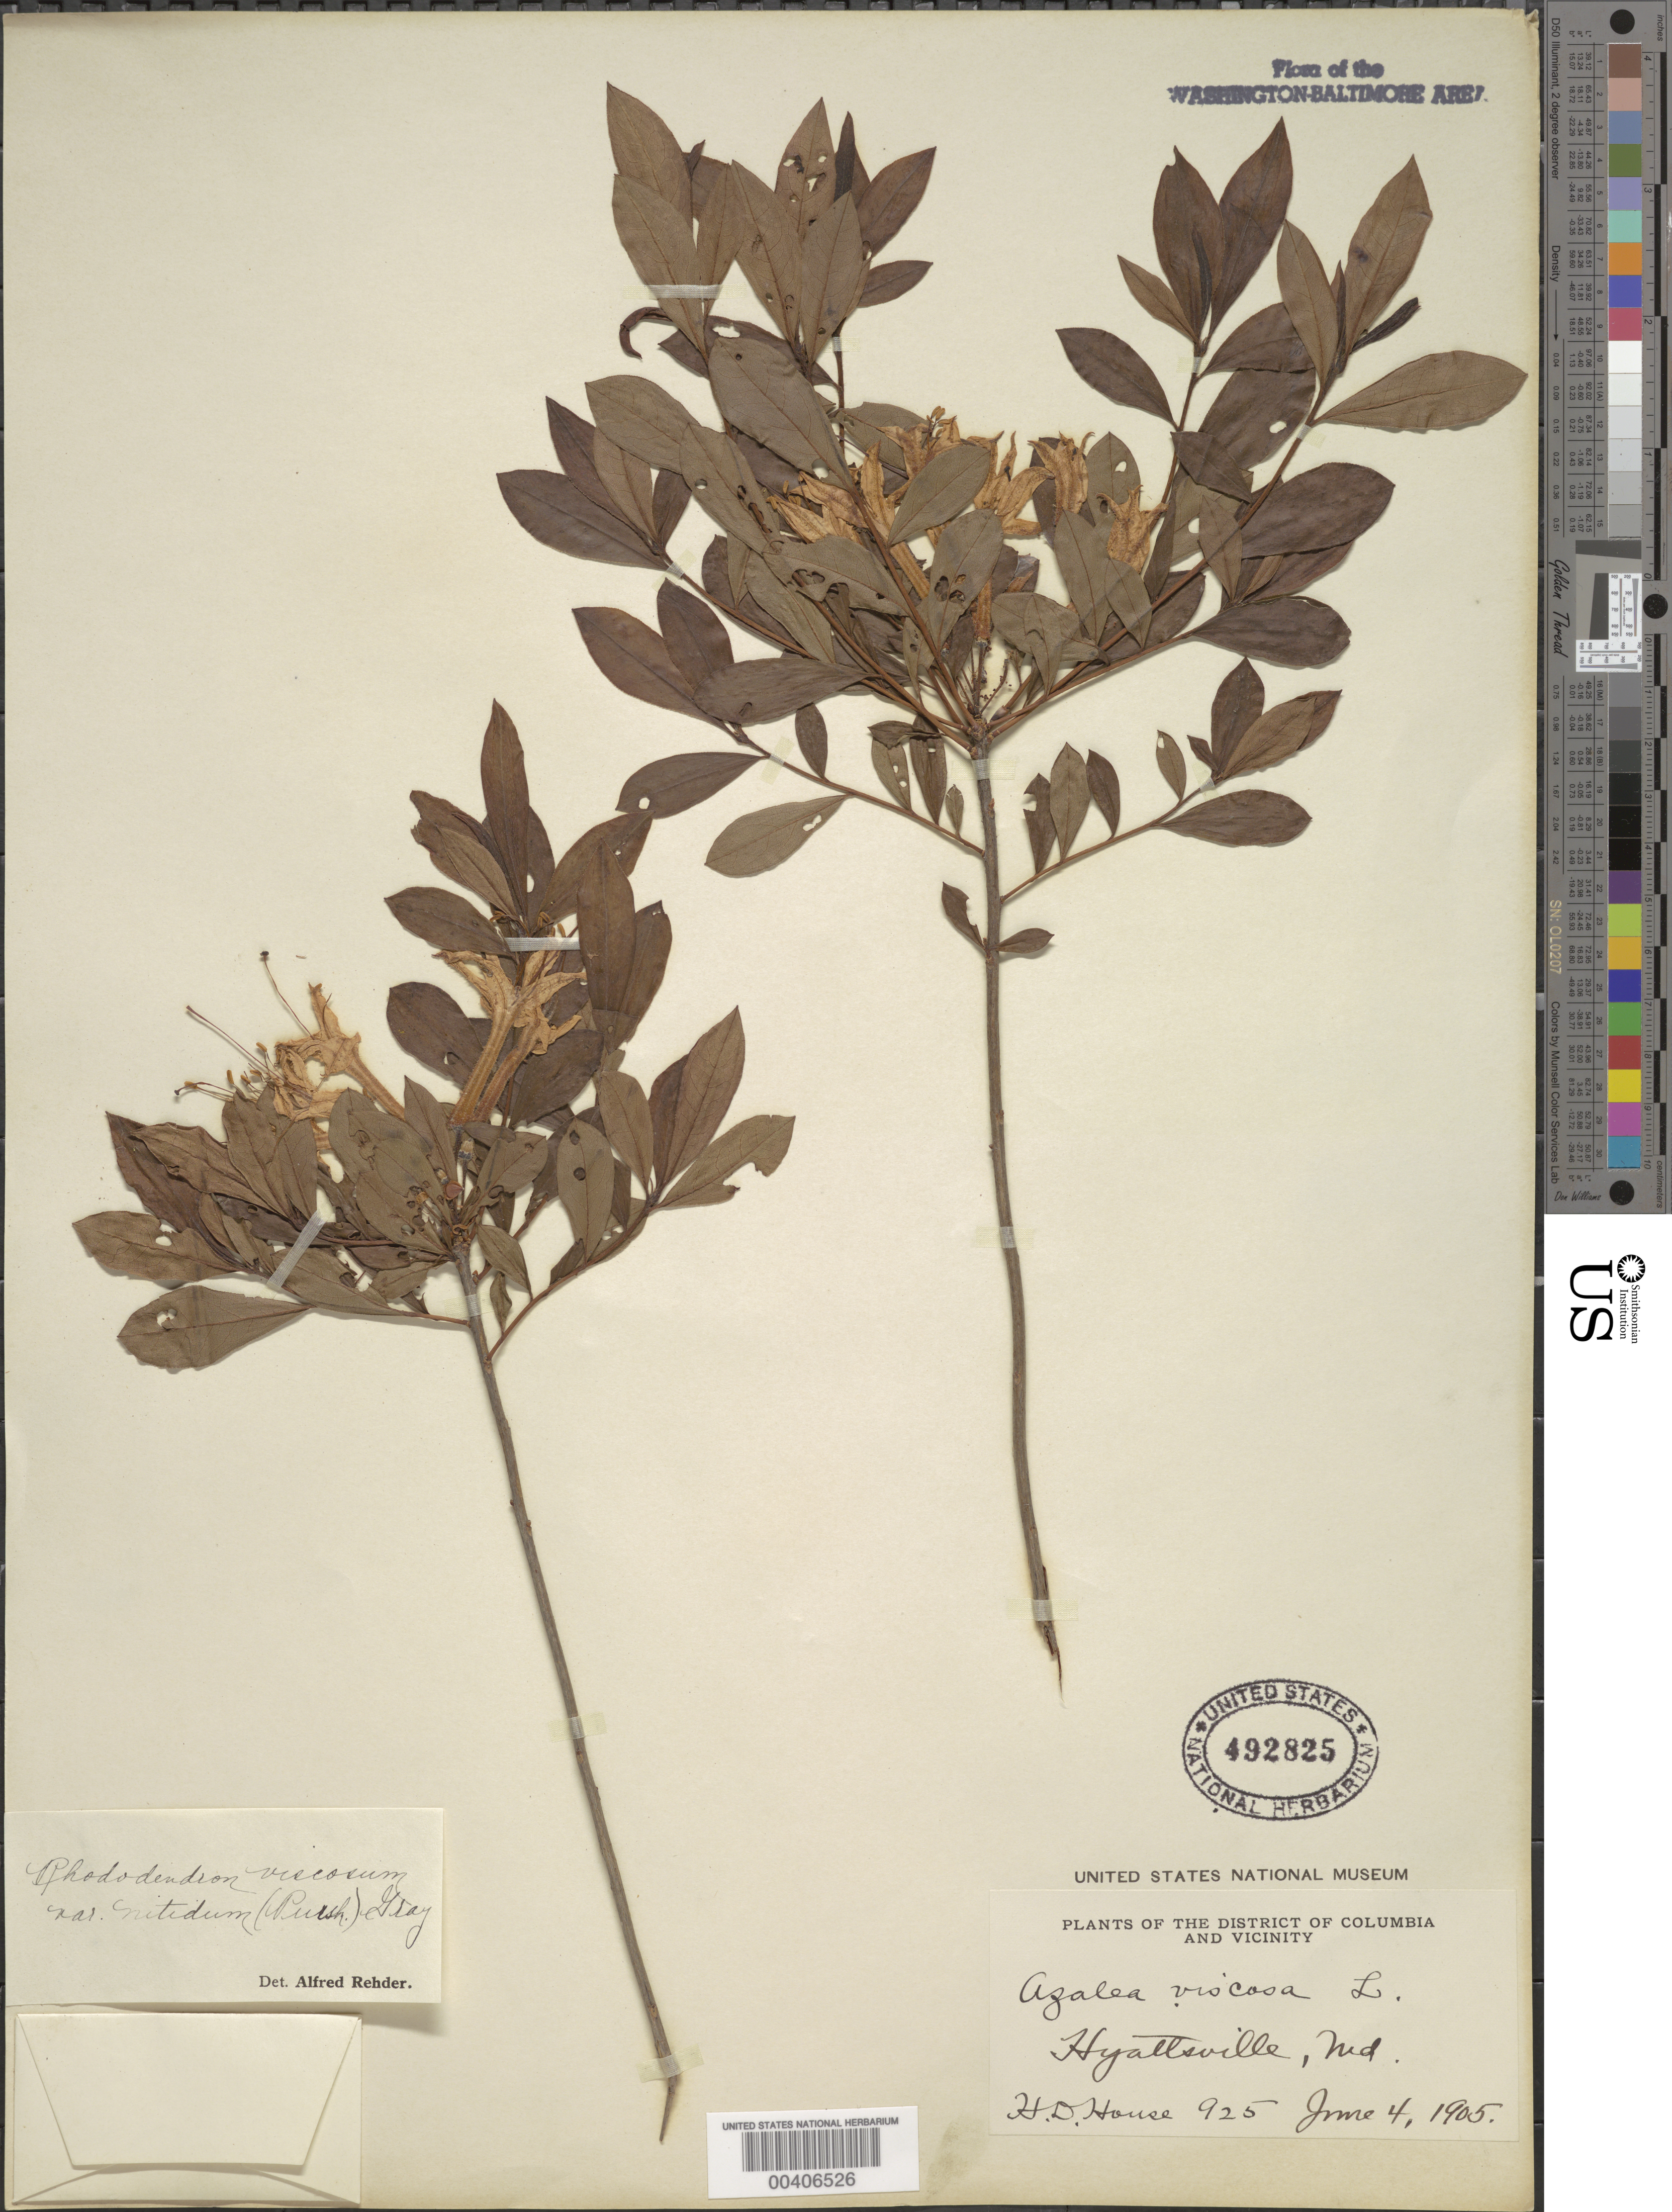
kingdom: Plantae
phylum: Tracheophyta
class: Magnoliopsida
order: Ericales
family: Ericaceae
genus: Rhododendron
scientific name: Rhododendron viscosum var. nitidum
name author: (Pursh) A. Gray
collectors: H. D. House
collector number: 925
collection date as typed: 04 Jun 1905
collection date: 1905-06-04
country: United States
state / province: Maryland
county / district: Prince George's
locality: Hyattsville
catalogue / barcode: US 492825